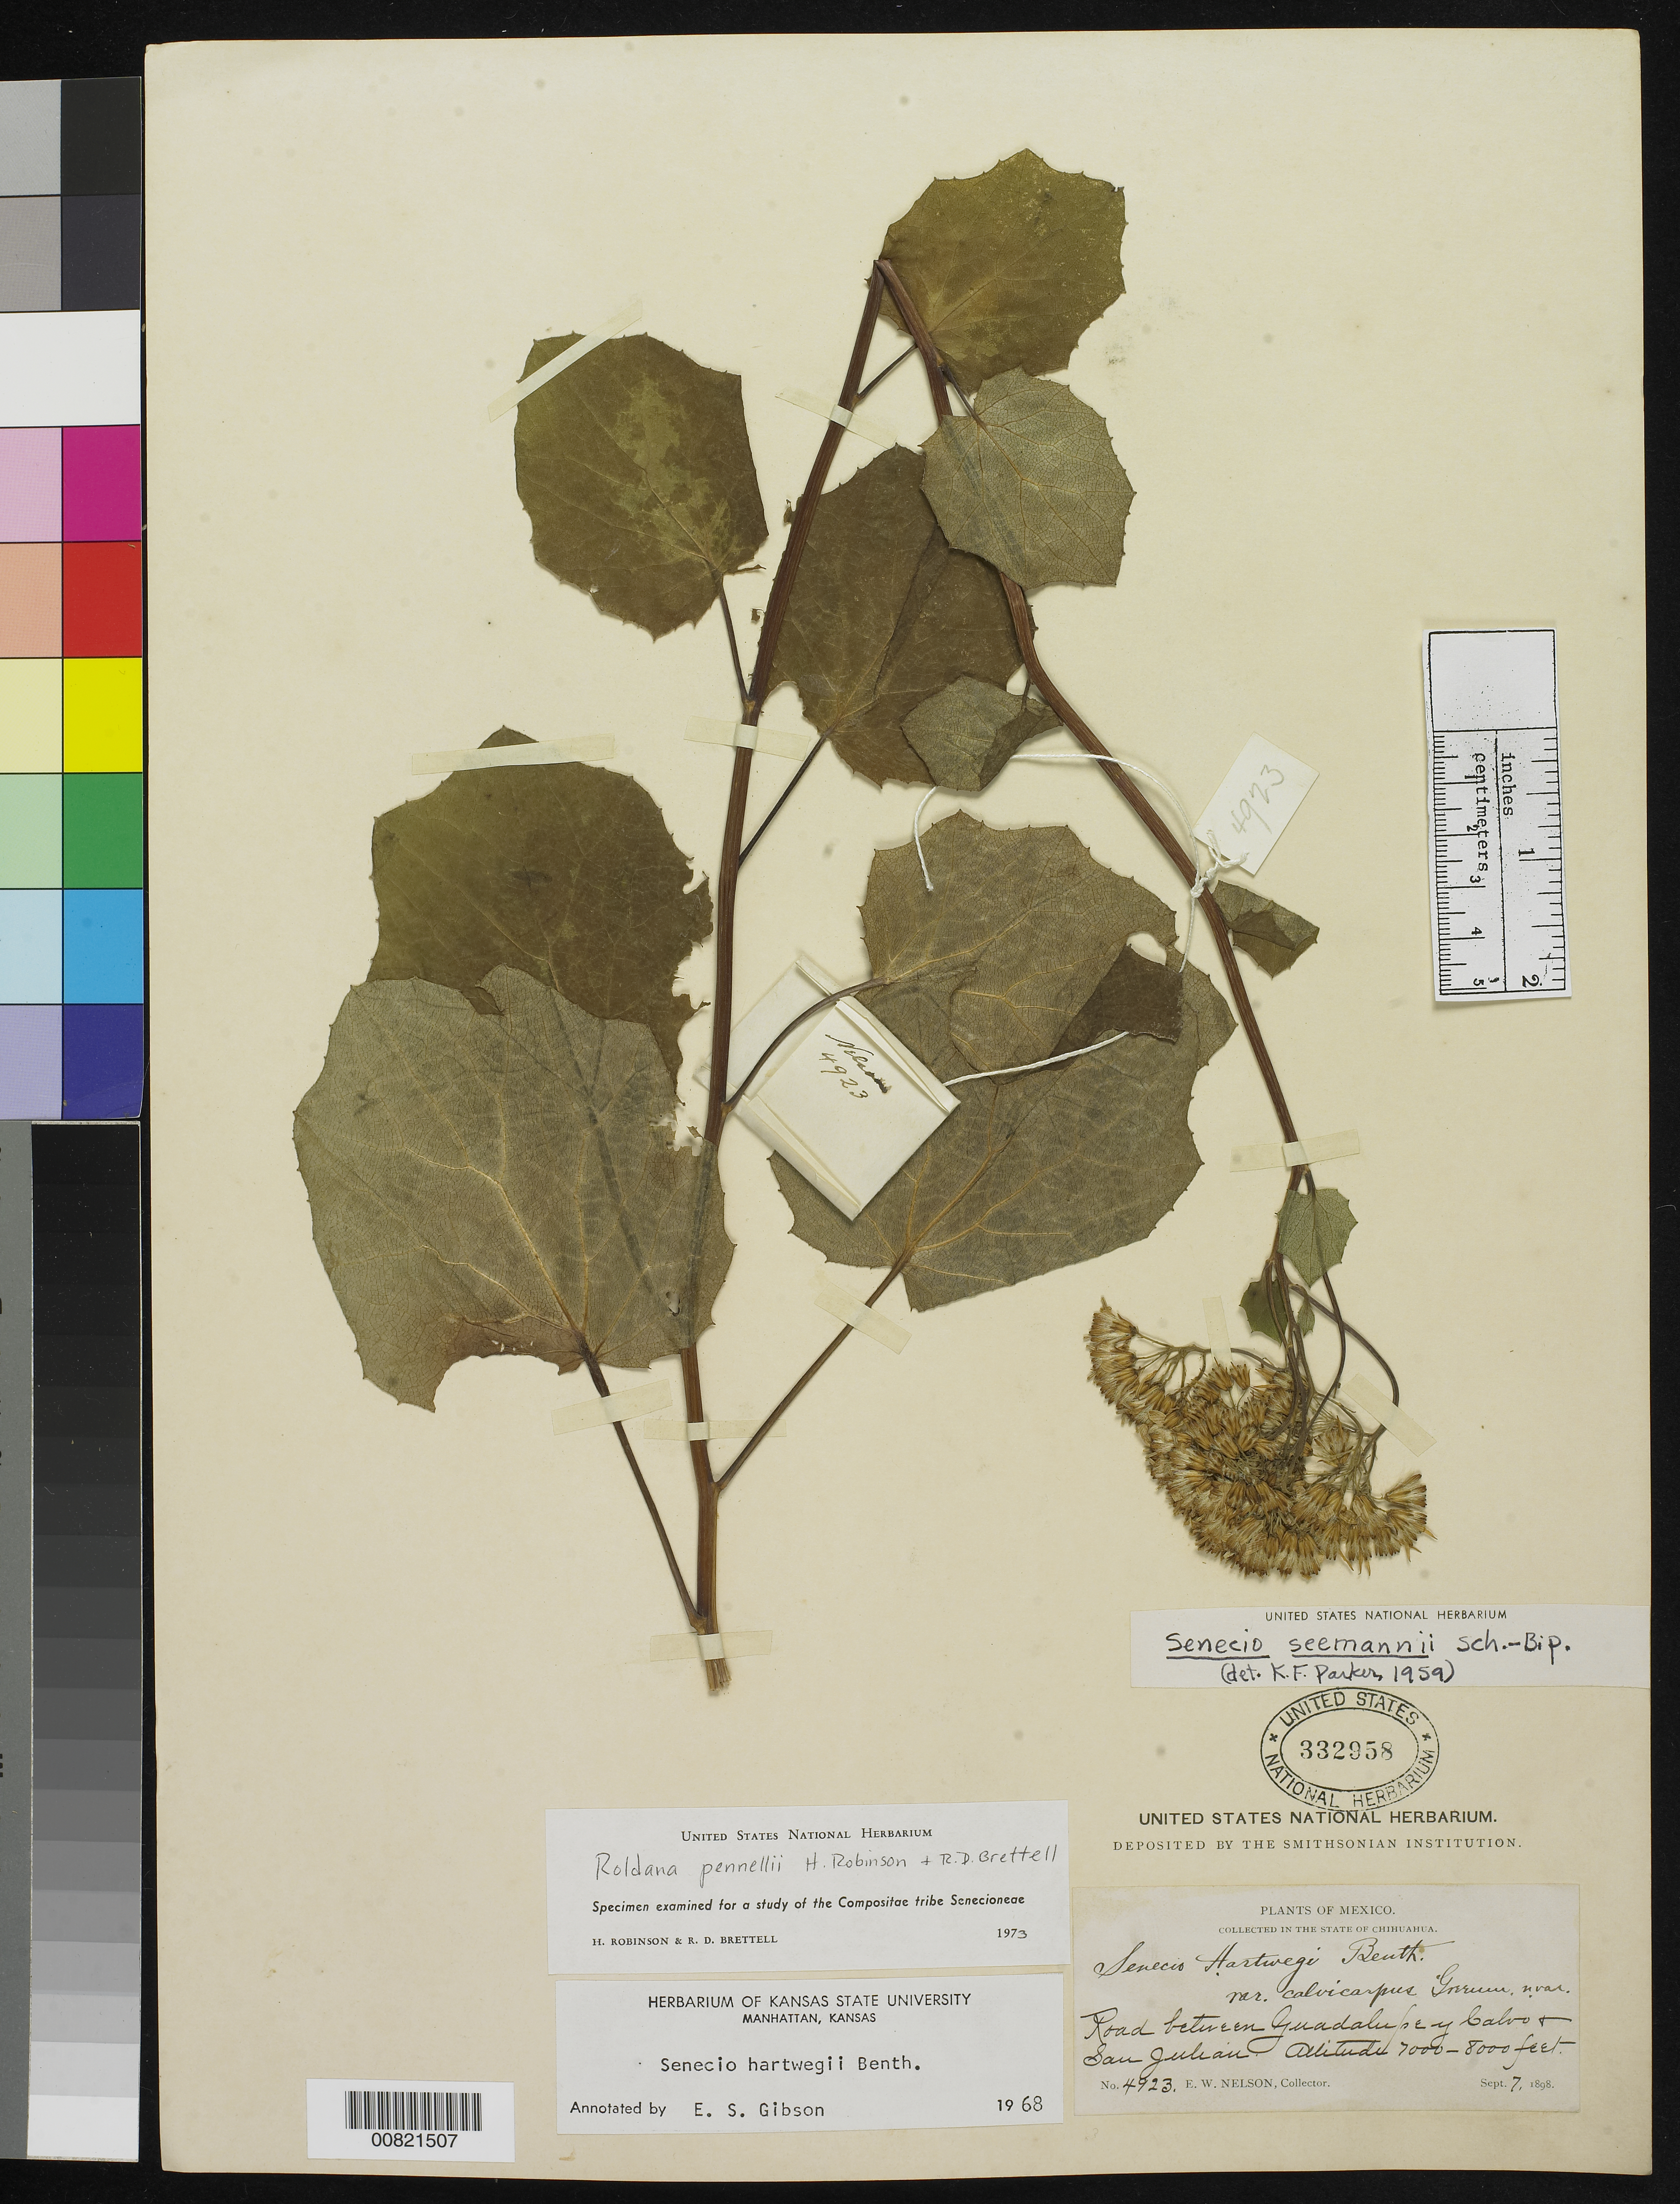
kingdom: Plantae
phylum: Tracheophyta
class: Magnoliopsida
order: Asterales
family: Asteraceae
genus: Roldana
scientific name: Roldana pennellii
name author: H. Rob. & Brettell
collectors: E. W. Nelson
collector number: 4923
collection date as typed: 07 Sep 1898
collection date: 1898-09-07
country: Mexico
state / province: Chihuahua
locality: Road between Guadalupe y Calvo and San Julian.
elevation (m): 2134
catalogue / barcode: US 332958